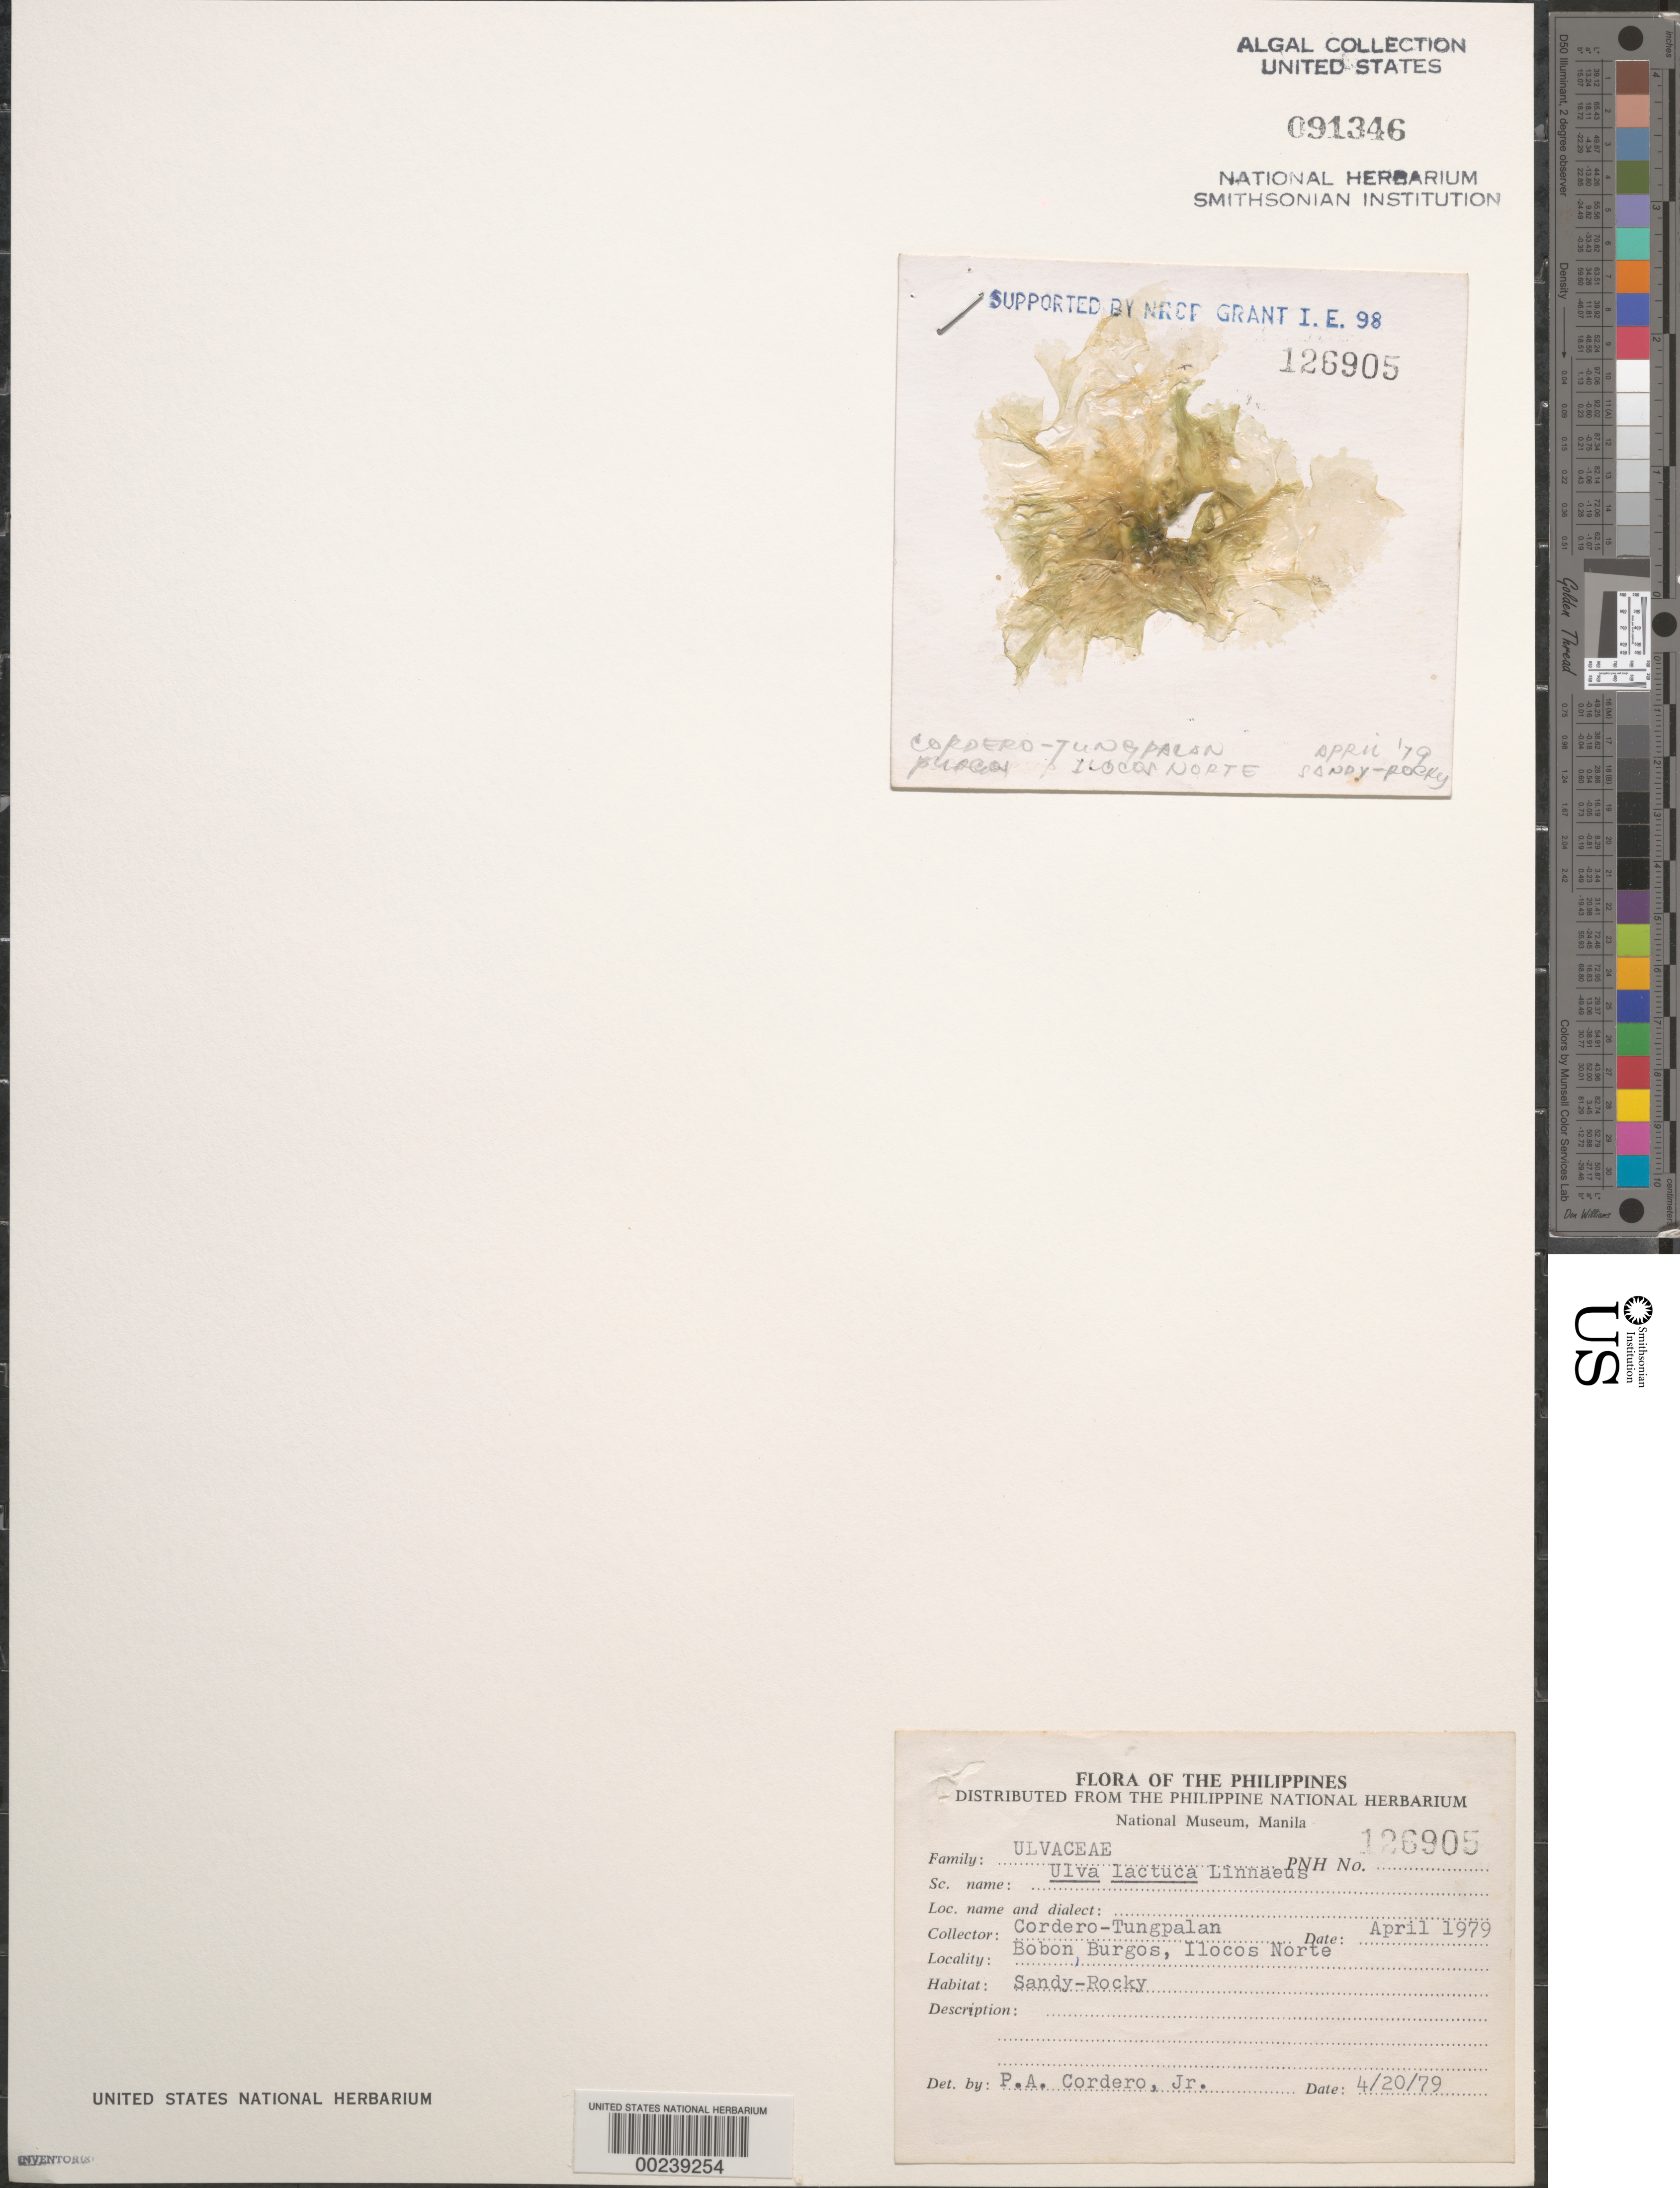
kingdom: Plantae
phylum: Chlorophyta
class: Ulvophyceae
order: Ulvales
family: Ulvaceae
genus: Ulva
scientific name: Ulva lactuca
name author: L.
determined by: Cordero, P. A., Jr.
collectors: P. A. Cordero & A. Tungpalan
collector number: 126905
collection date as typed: Apr 1979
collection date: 1979-04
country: Philippines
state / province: Ilocos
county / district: Ilocos Norte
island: Luzon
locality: Bobon, Burgos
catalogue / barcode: US 91346